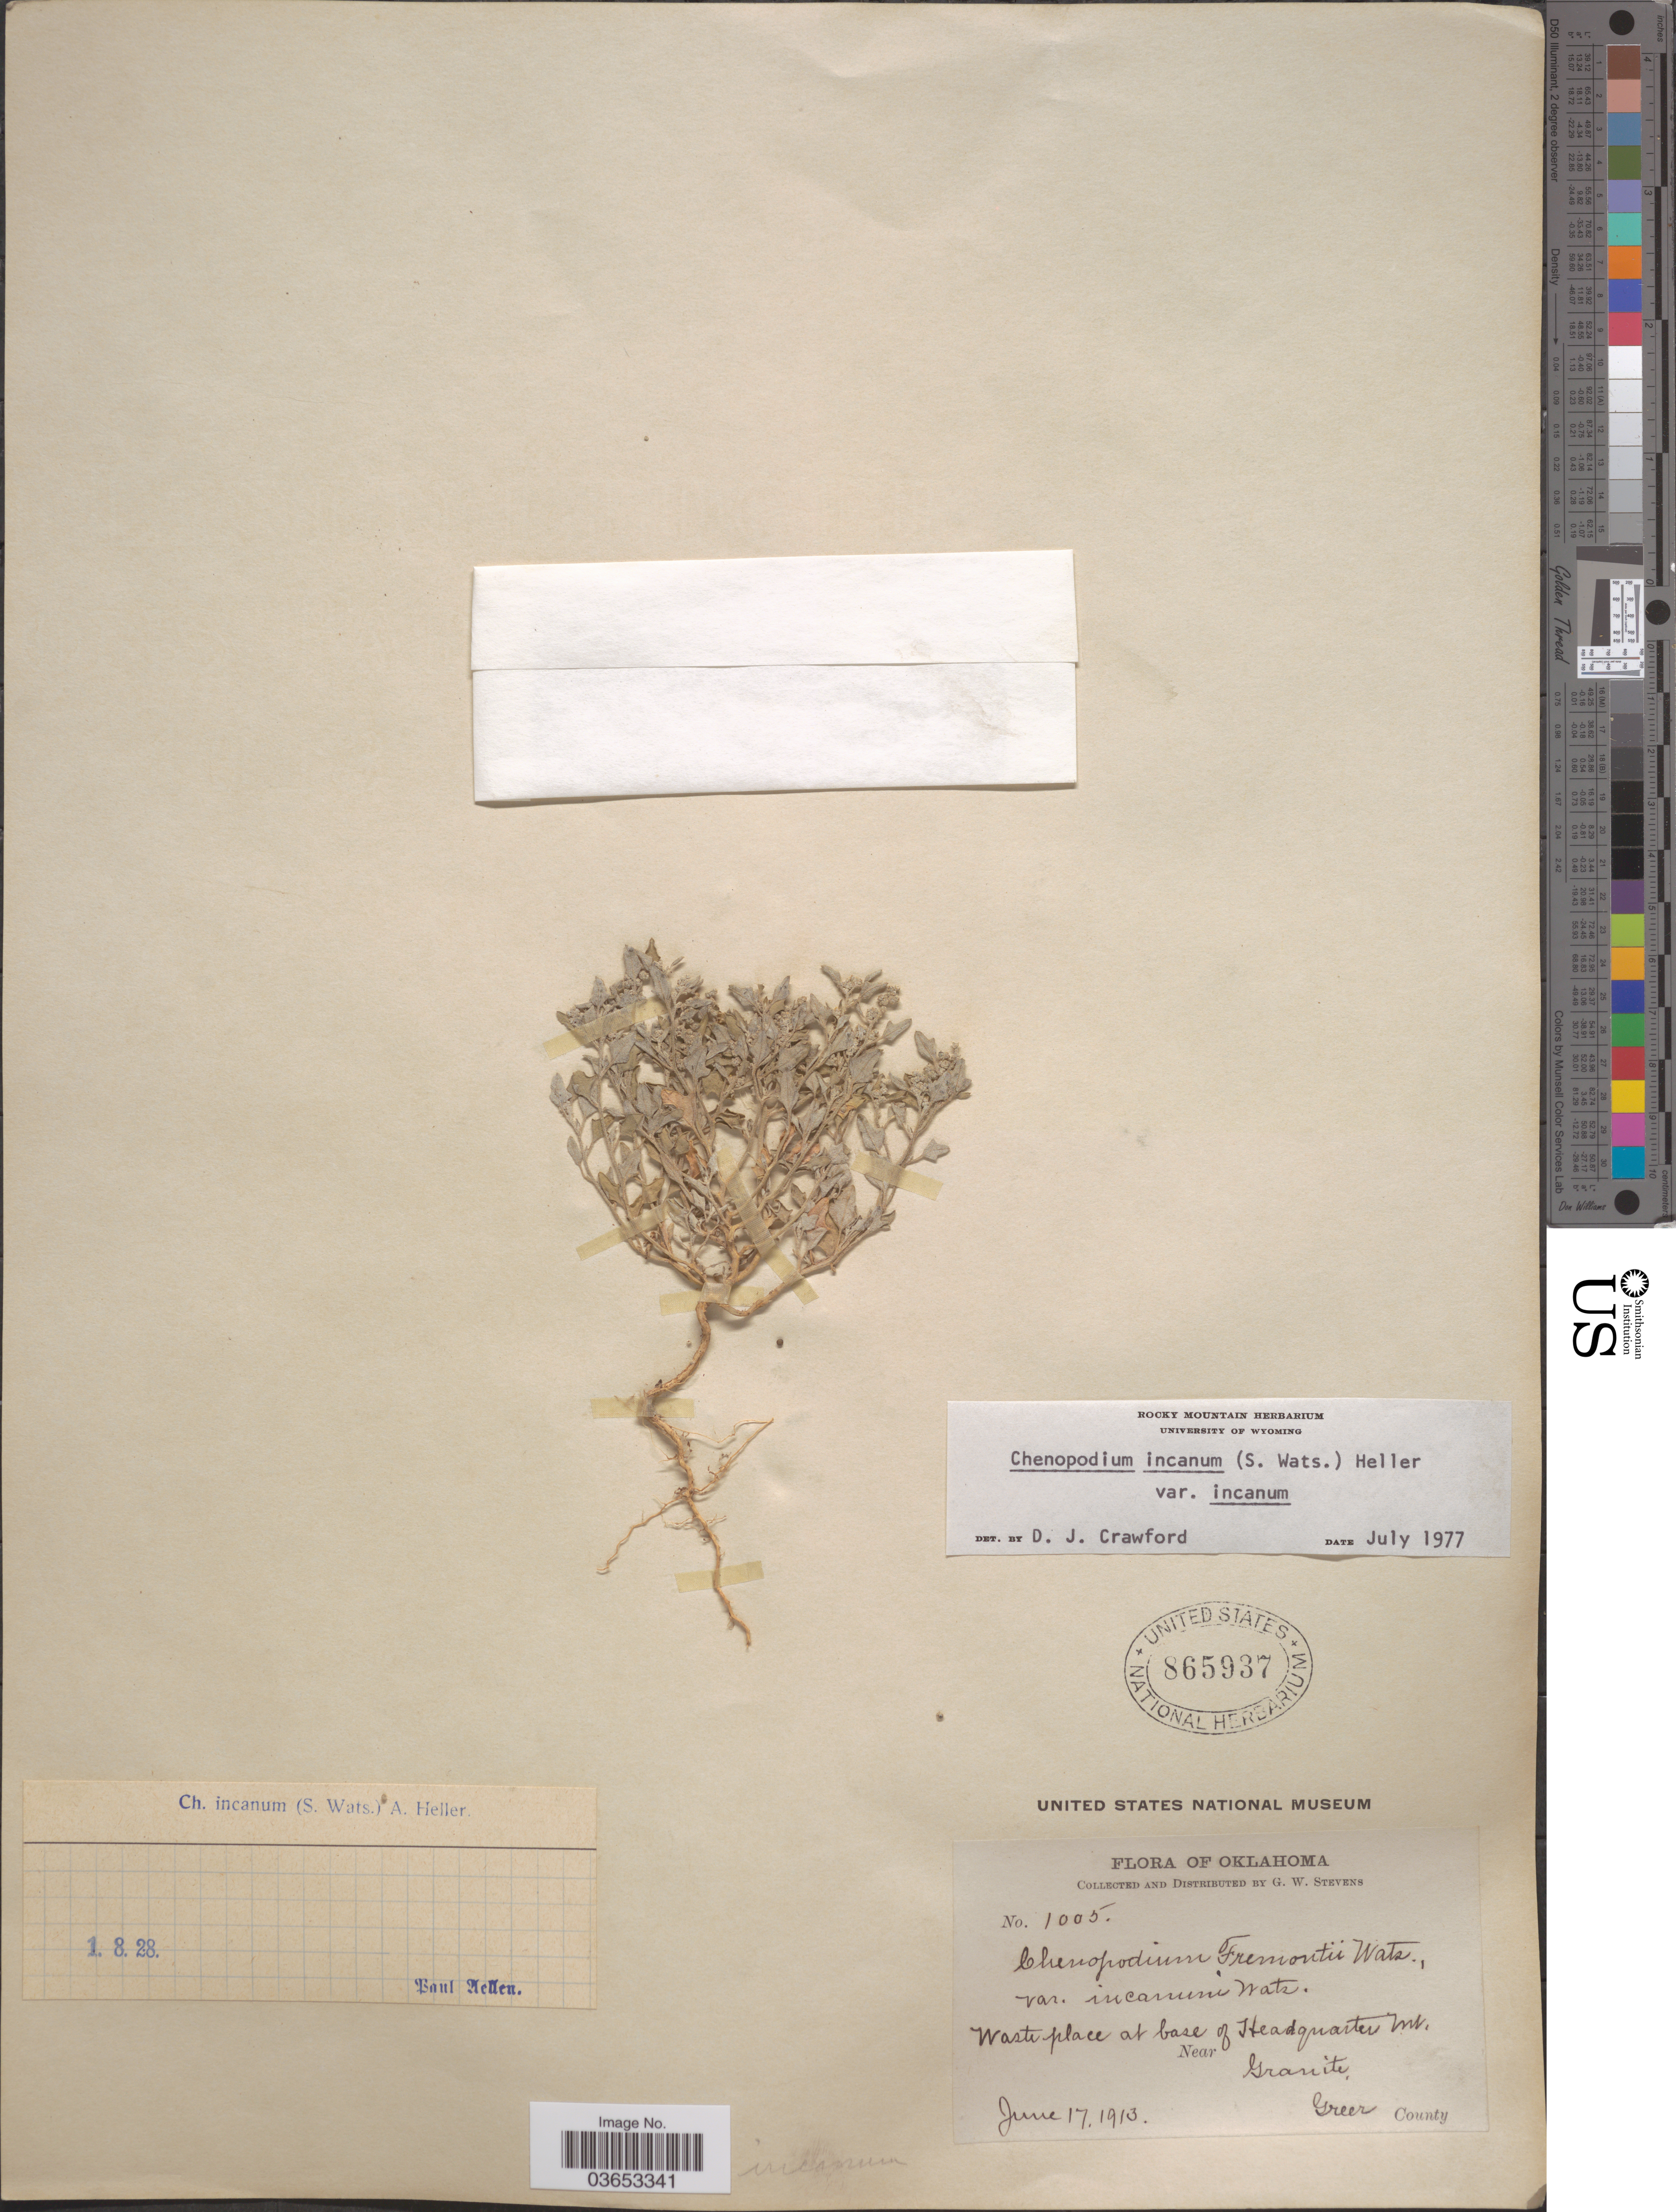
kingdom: Plantae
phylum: Tracheophyta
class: Magnoliopsida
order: Caryophyllales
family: Amaranthaceae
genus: Chenopodium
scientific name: Chenopodium incanum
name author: (S. Watson) A. Heller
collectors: G. W. Stevens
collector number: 1005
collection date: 1913-06-17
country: United States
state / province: Oklahoma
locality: At base of Headquarters Mt. Near Granite. Greer County.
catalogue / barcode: US 865937